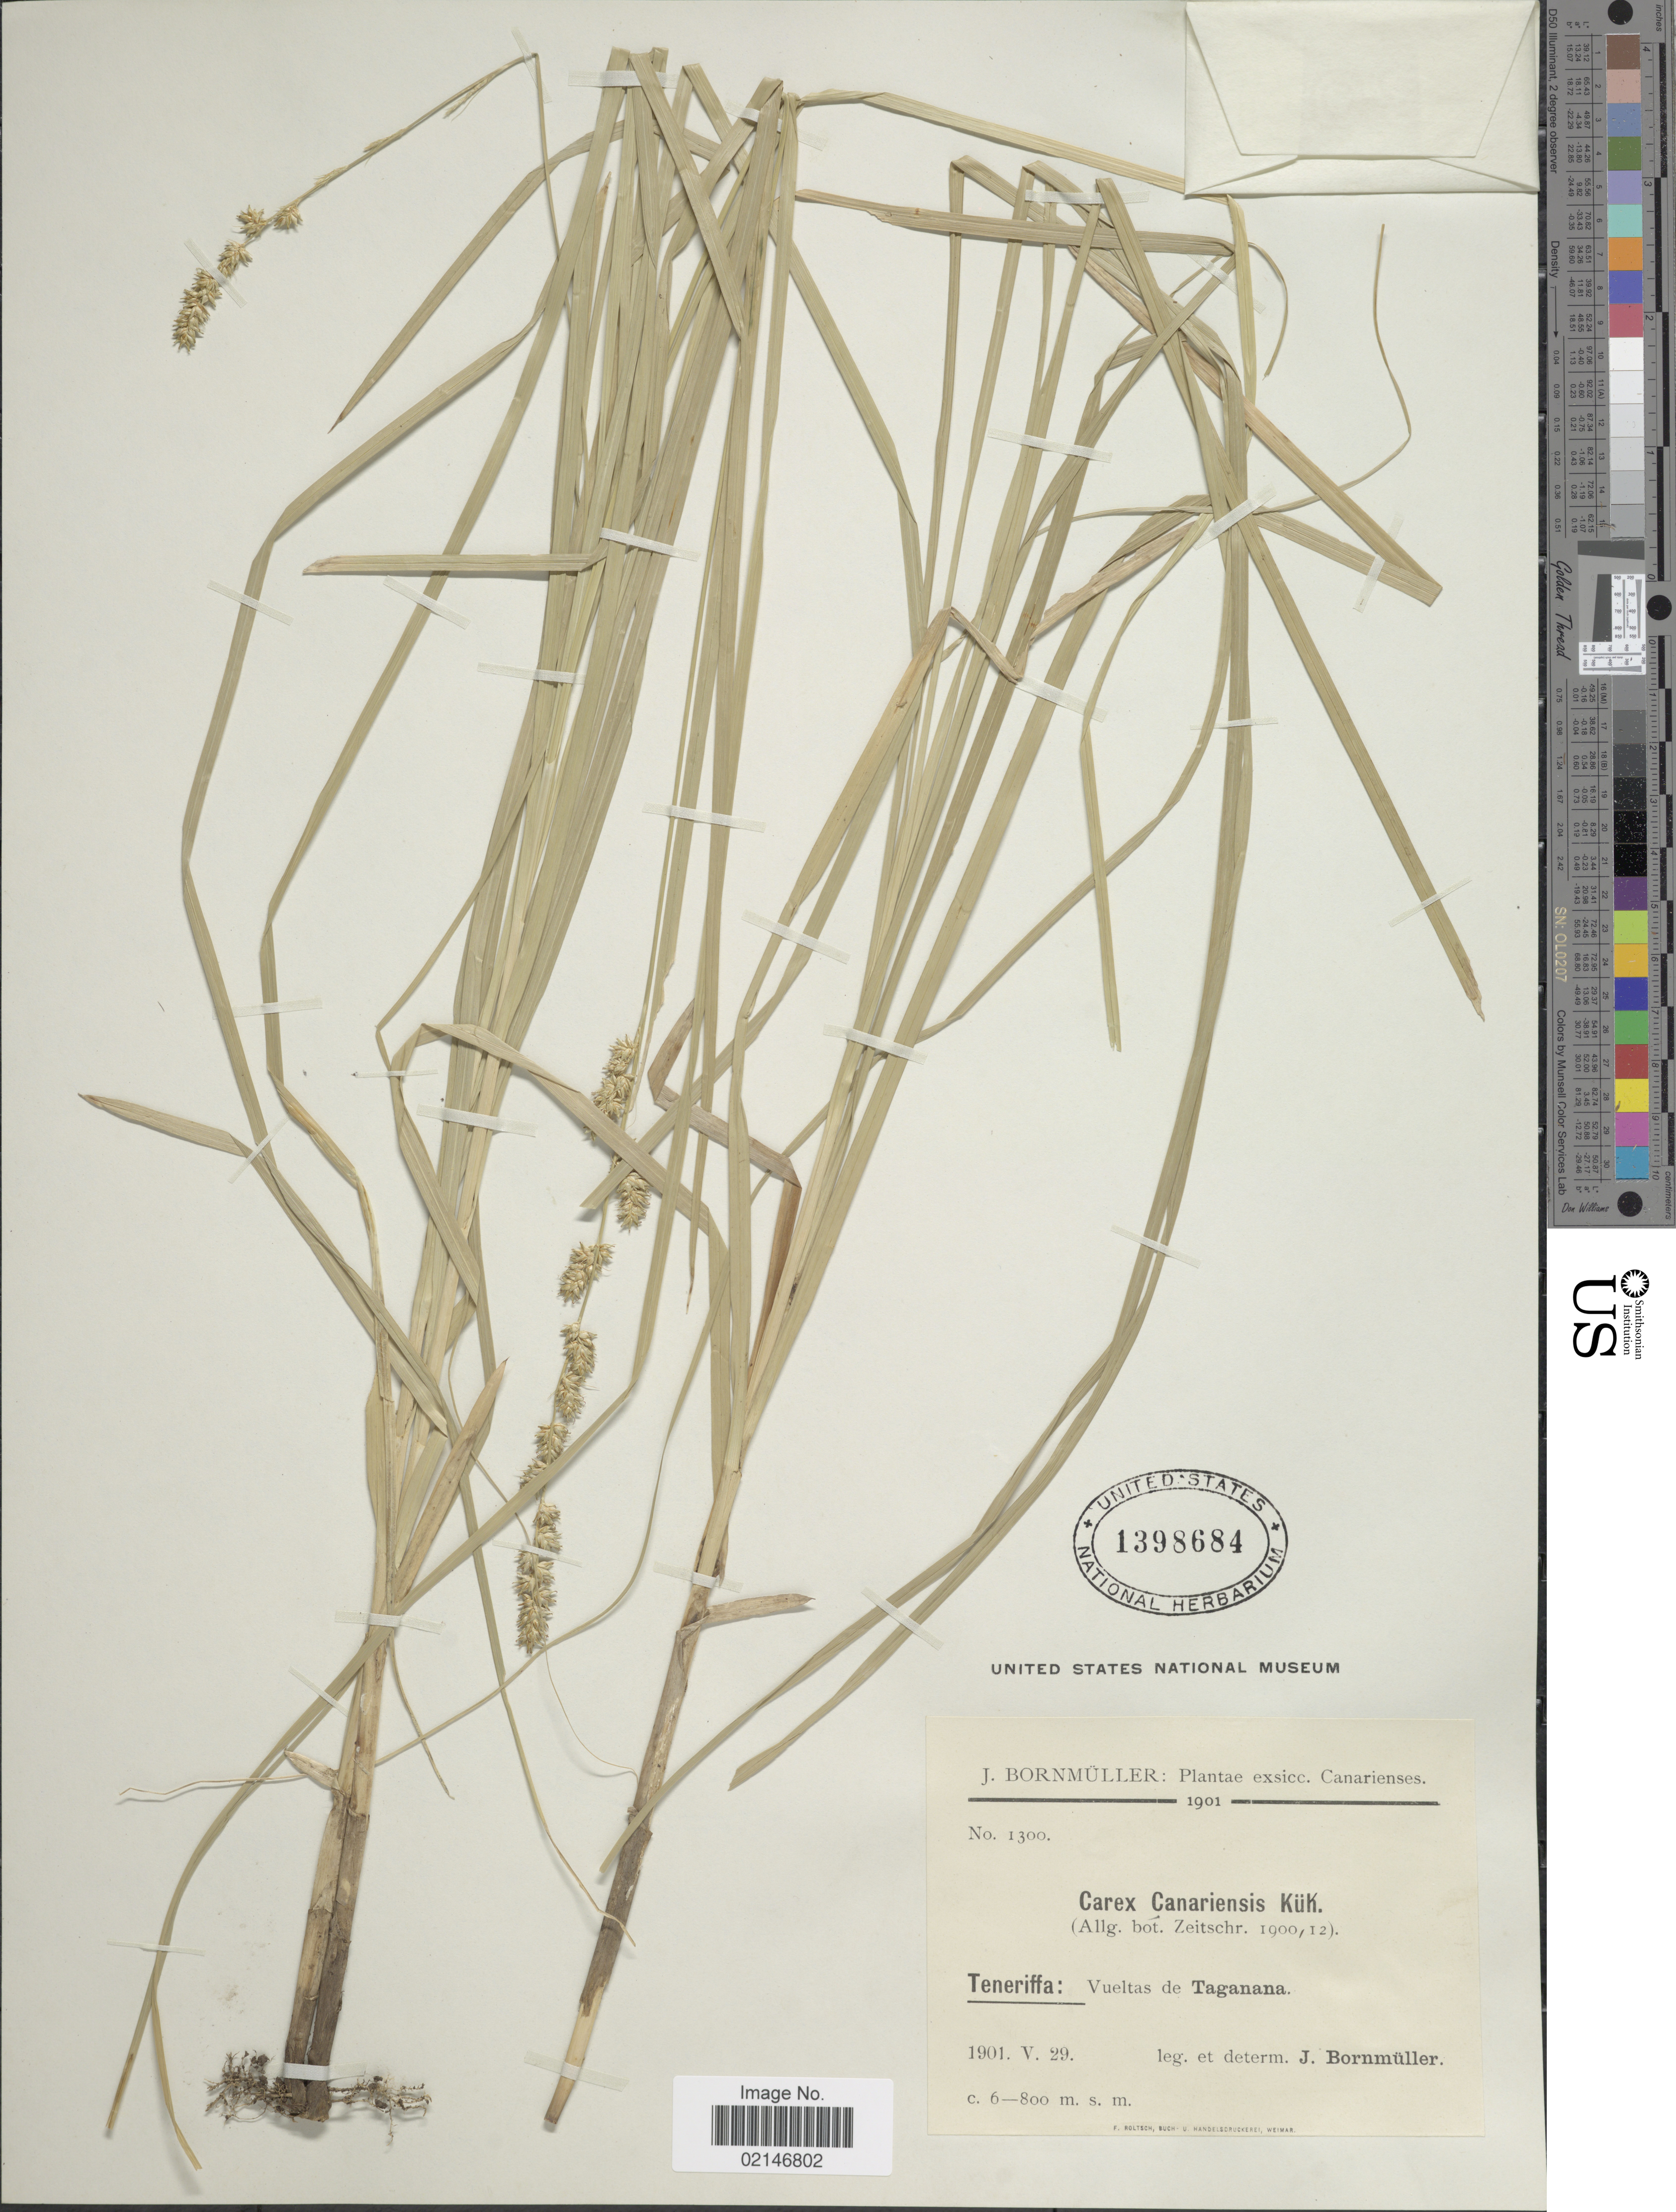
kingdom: Plantae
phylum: Tracheophyta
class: Liliopsida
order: Poales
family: Cyperaceae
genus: Carex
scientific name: Carex canariensis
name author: Kük.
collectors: J. Bornmüller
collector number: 1300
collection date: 1901-05-29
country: Spain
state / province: Canarias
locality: Canarienses, Teneriffa: Vueltas de Taganana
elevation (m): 600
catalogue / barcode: US 1398684